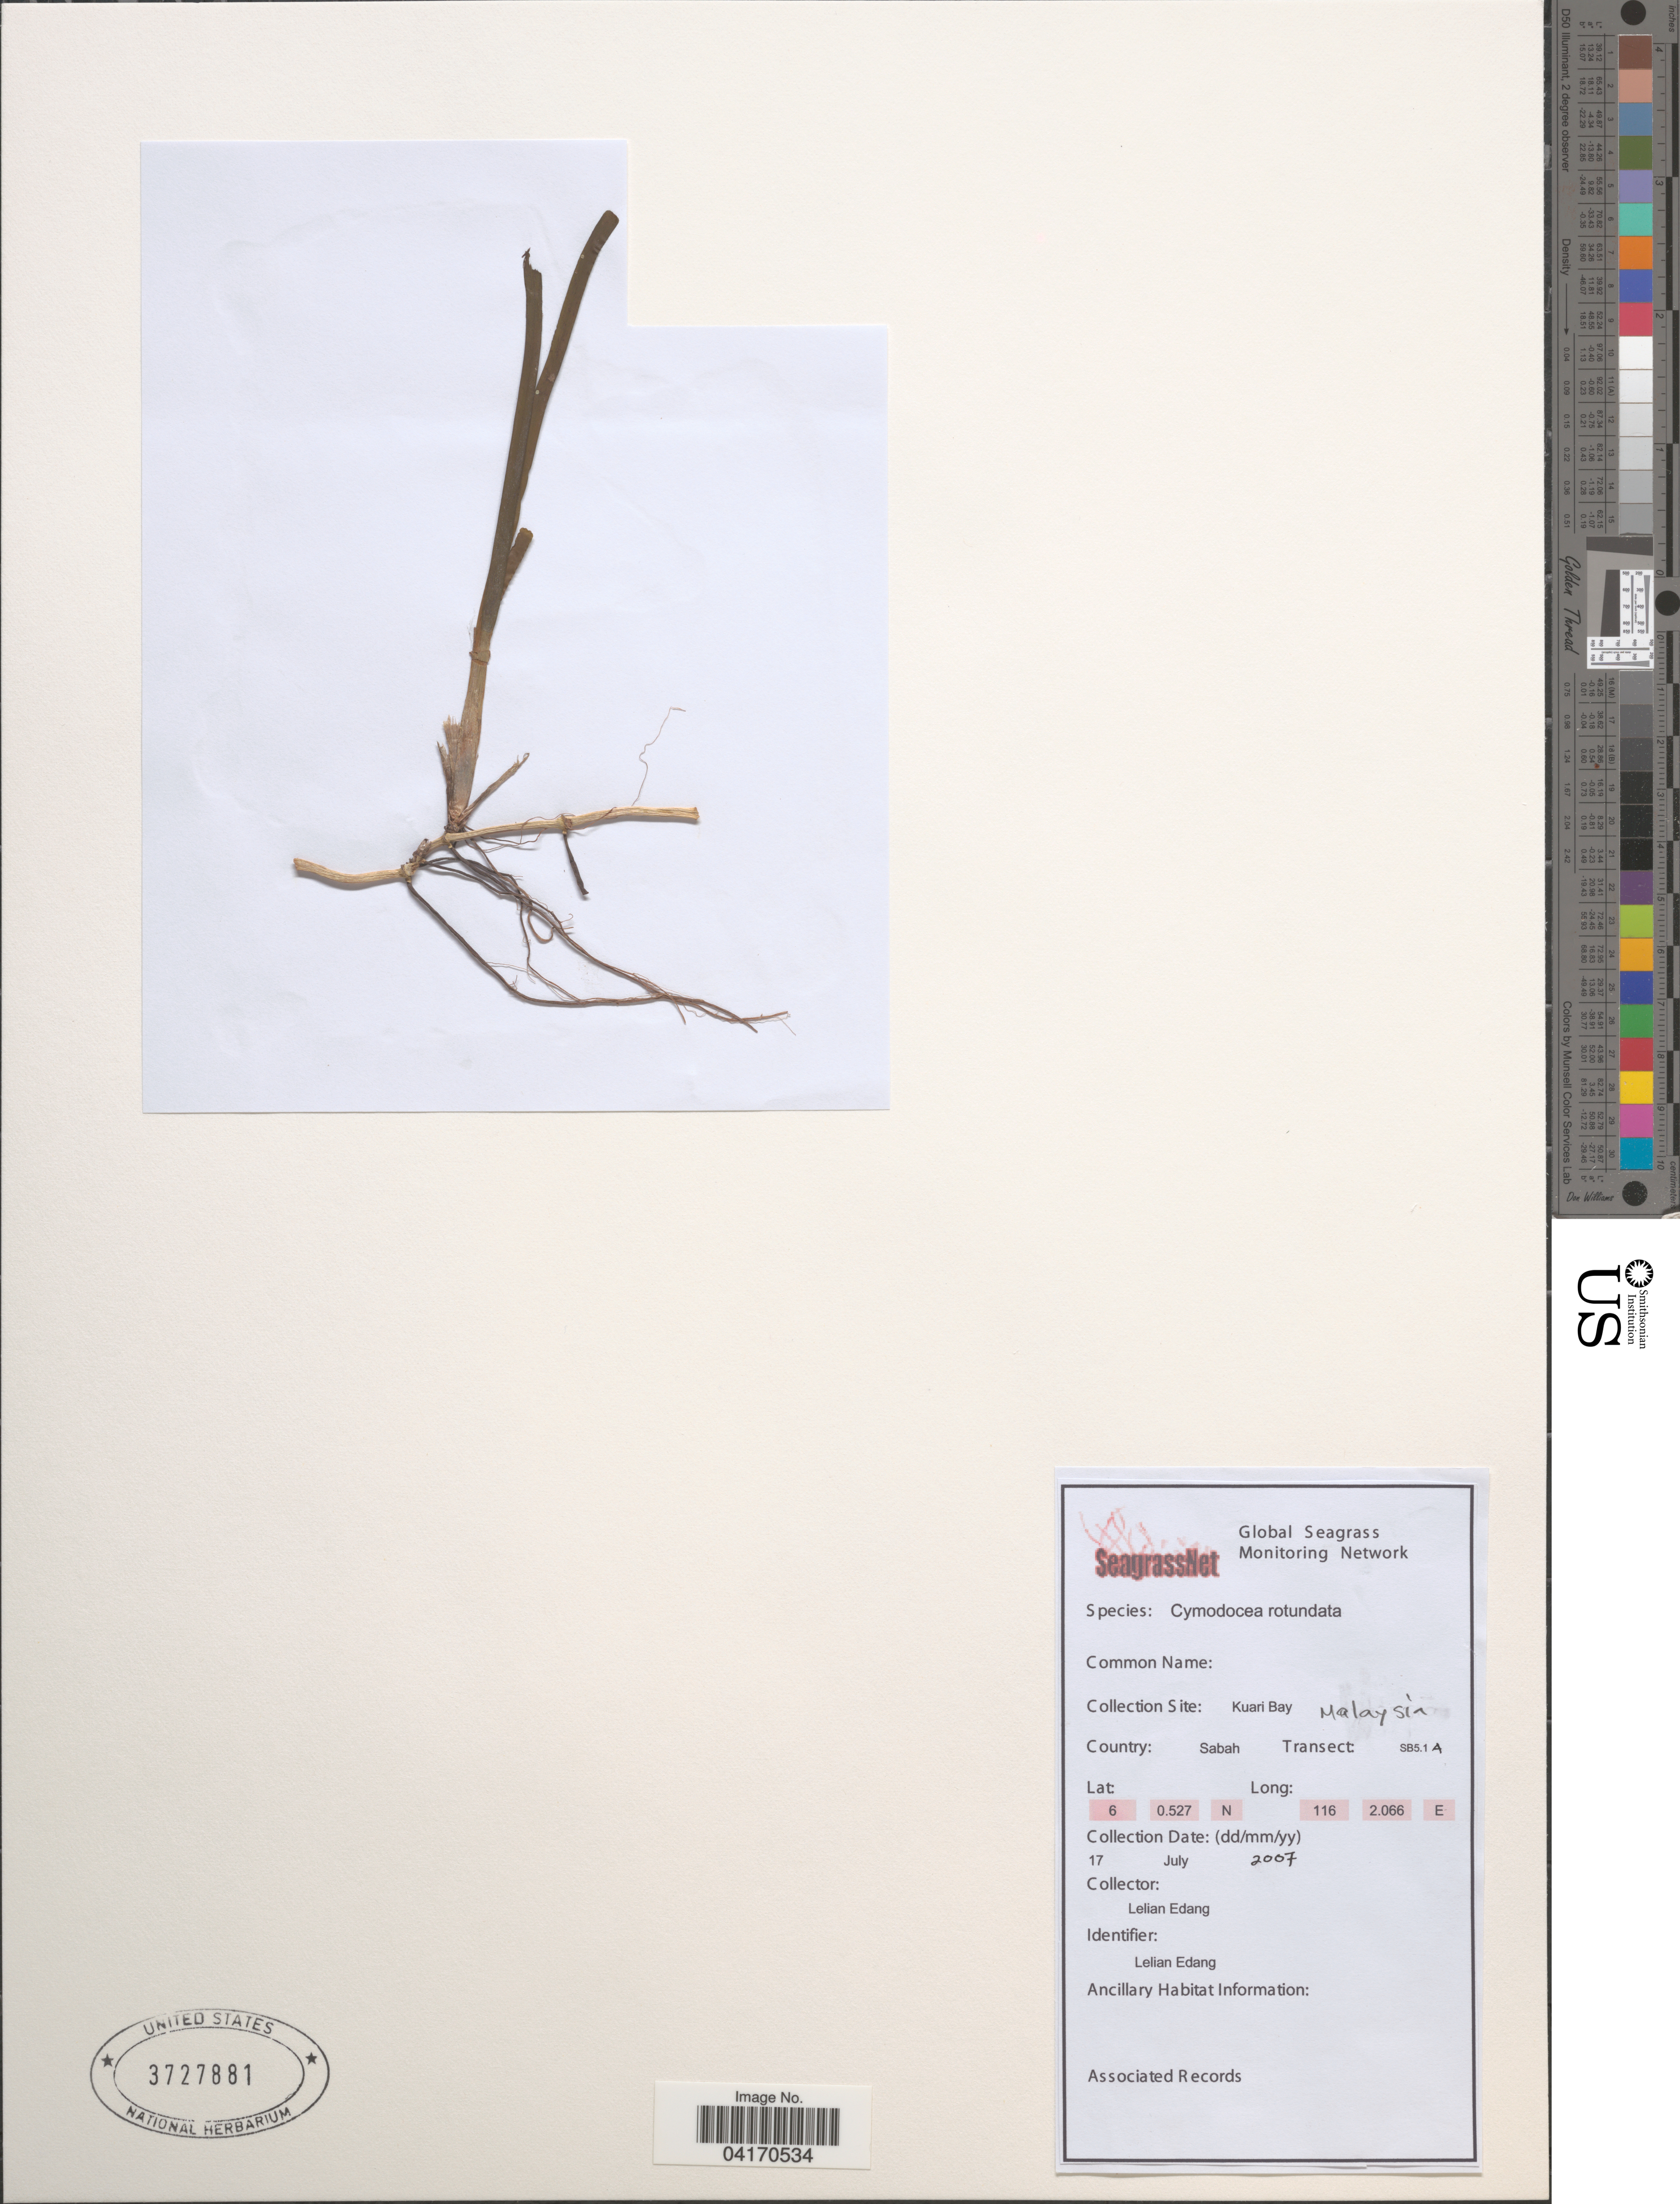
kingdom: Plantae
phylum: Tracheophyta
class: Liliopsida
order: Alismatales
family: Cymodoceaceae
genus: Cymodocea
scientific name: Cymodocea rotundata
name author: Asch. & Schweinf.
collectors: L. Edang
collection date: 2007-07-17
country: Malaysia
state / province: Sabah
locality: Collection Site: Kuari Bay. Country: Sabah. Transect: SB5.1A.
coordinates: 6 0.527, 116 2.066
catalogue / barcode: US 3727881